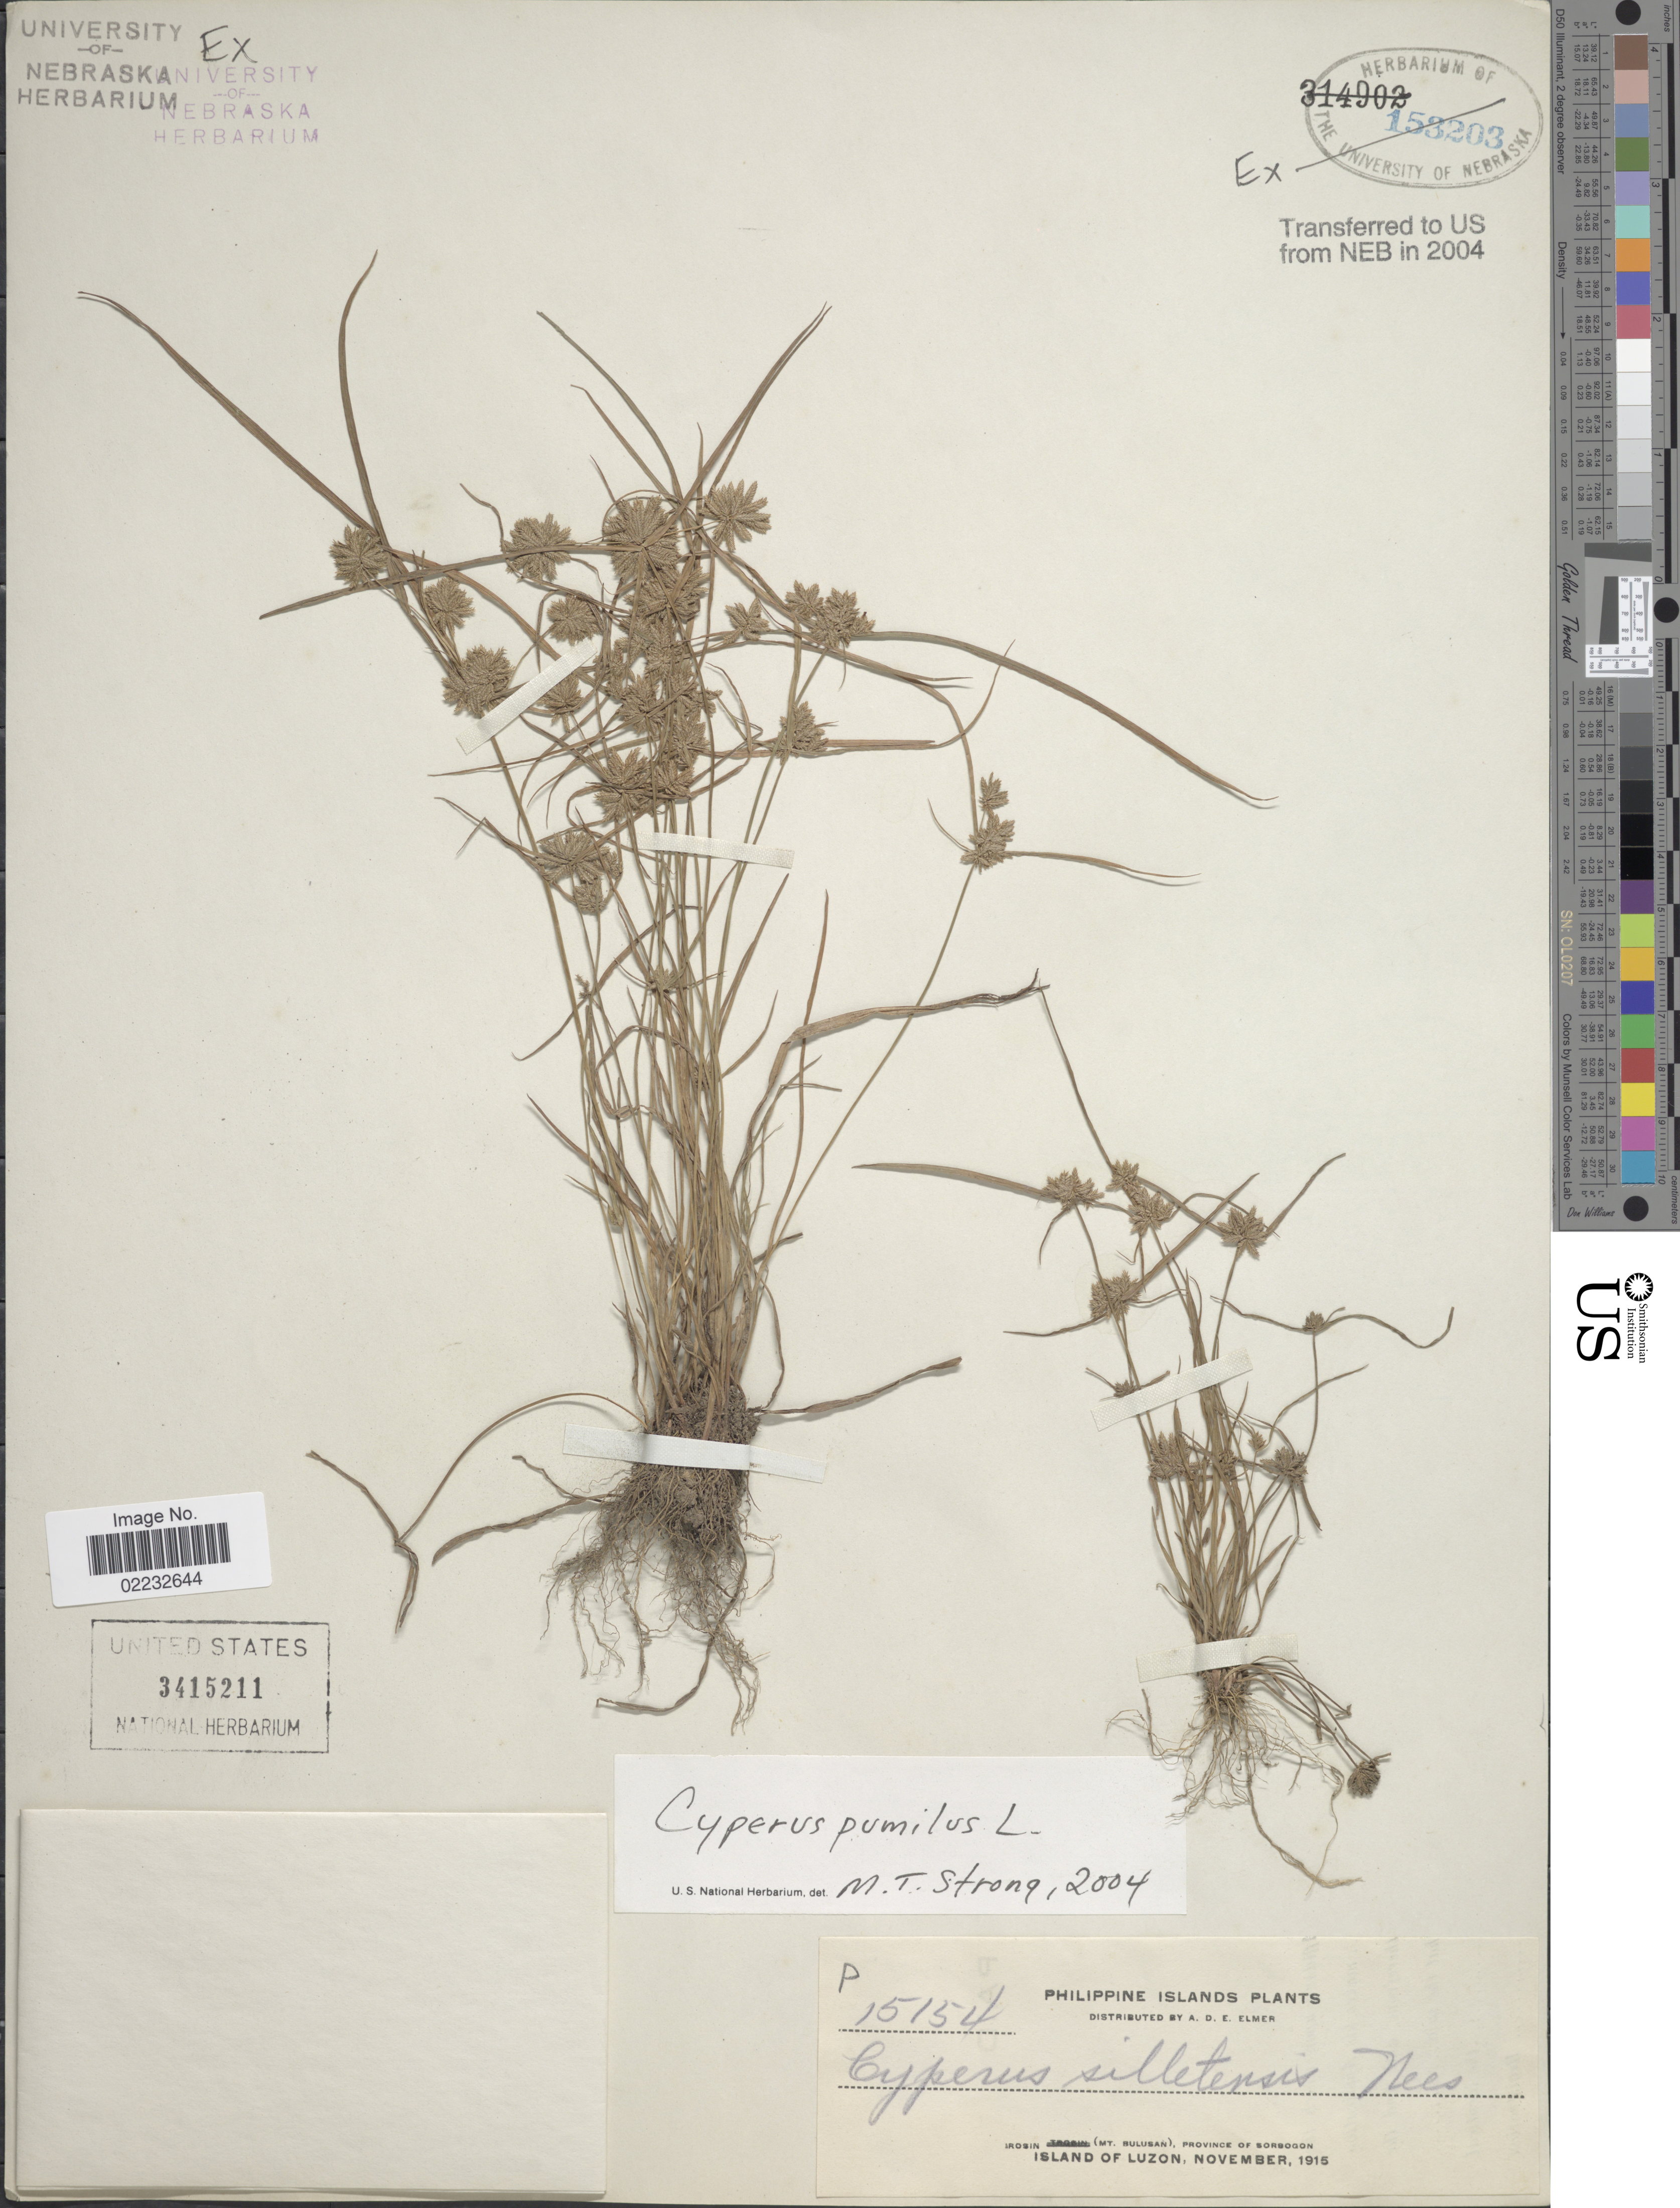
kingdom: Plantae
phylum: Tracheophyta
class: Liliopsida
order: Poales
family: Cyperaceae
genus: Cyperus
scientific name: Cyperus pumilus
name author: L.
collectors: A. D. E. Elmer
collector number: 15154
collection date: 1915-11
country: Philippines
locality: Irosin (mt. Bulusan), Province of Sorsogon. Island of Luzon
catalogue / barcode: US 3415211